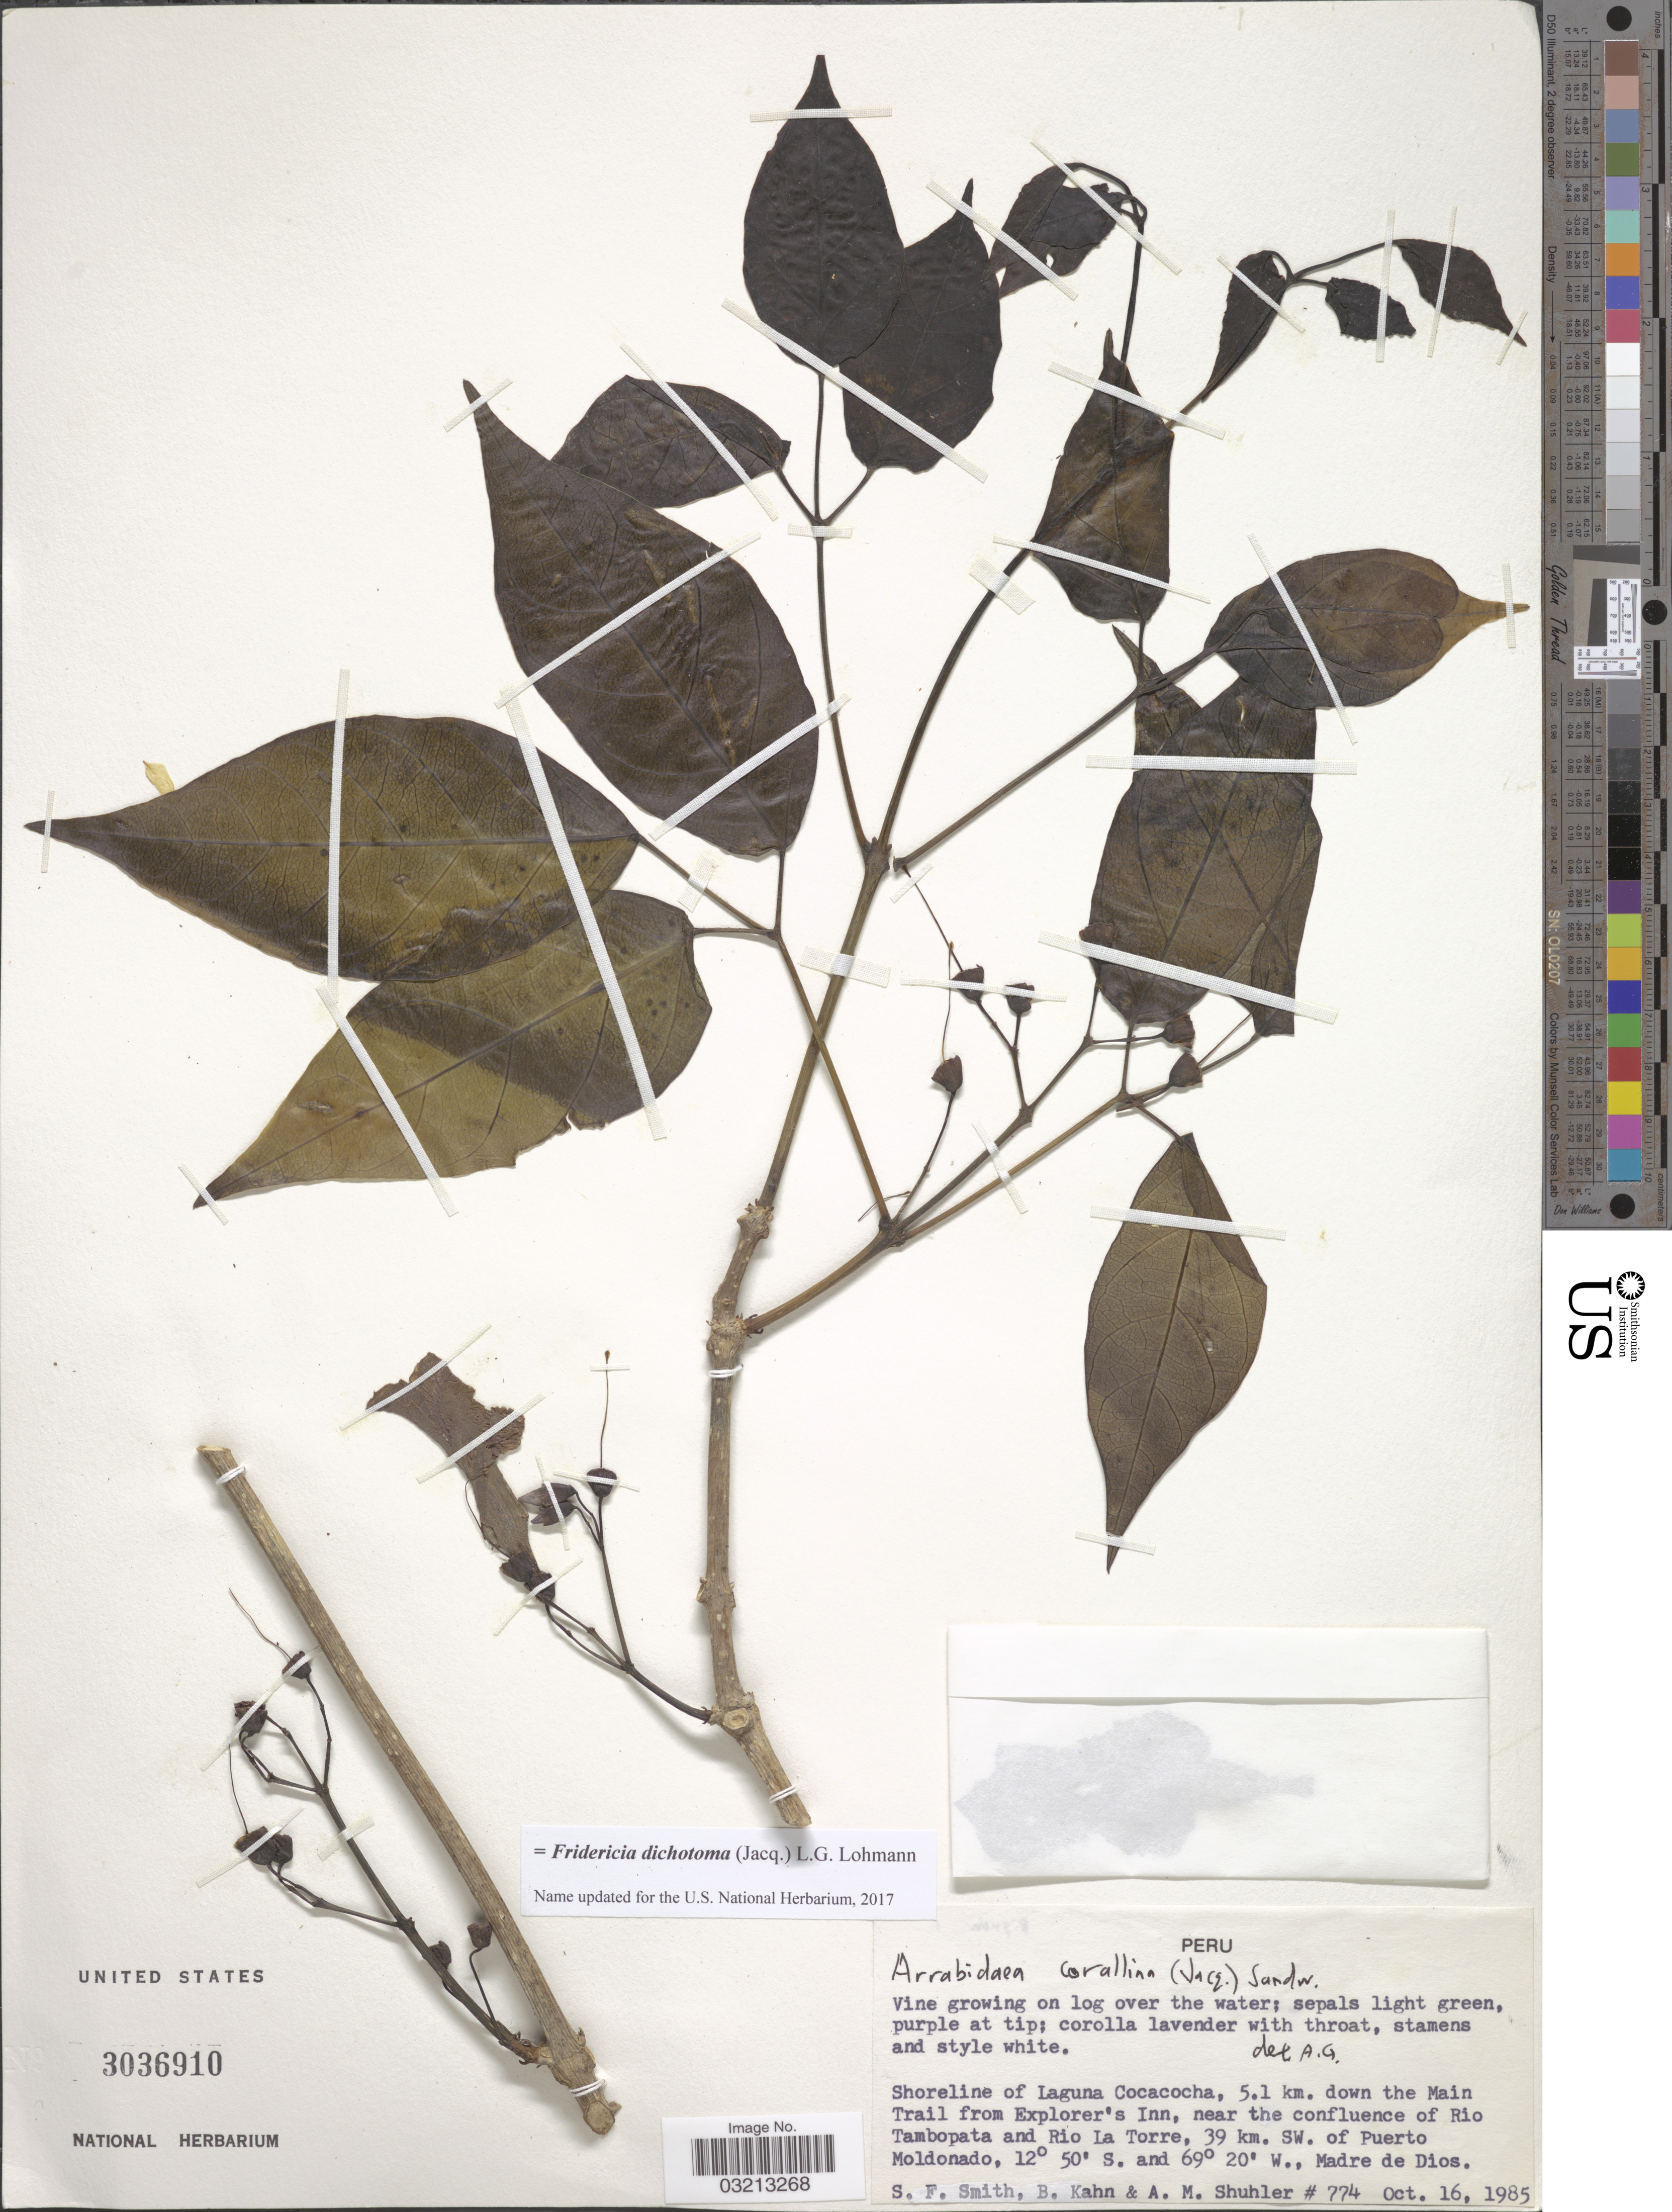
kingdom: Plantae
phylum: Tracheophyta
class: Magnoliopsida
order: Lamiales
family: Bignoniaceae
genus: Fridericia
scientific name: Fridericia dichotoma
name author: (Jacq.) L.G. Lohmann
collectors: S.F. Smith, B. Kahn & A. Shuhler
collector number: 774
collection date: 1985-10-16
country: Peru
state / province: Madre de Dios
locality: Shoreline of Laguna Cocacocha, 5.1 km. down the Main Trail from Explorer's Inn, near the confluence of Rio Tambopata and Rio La Torre, 39 km. SW. of Puerto Moldonado.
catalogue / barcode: US 3036910